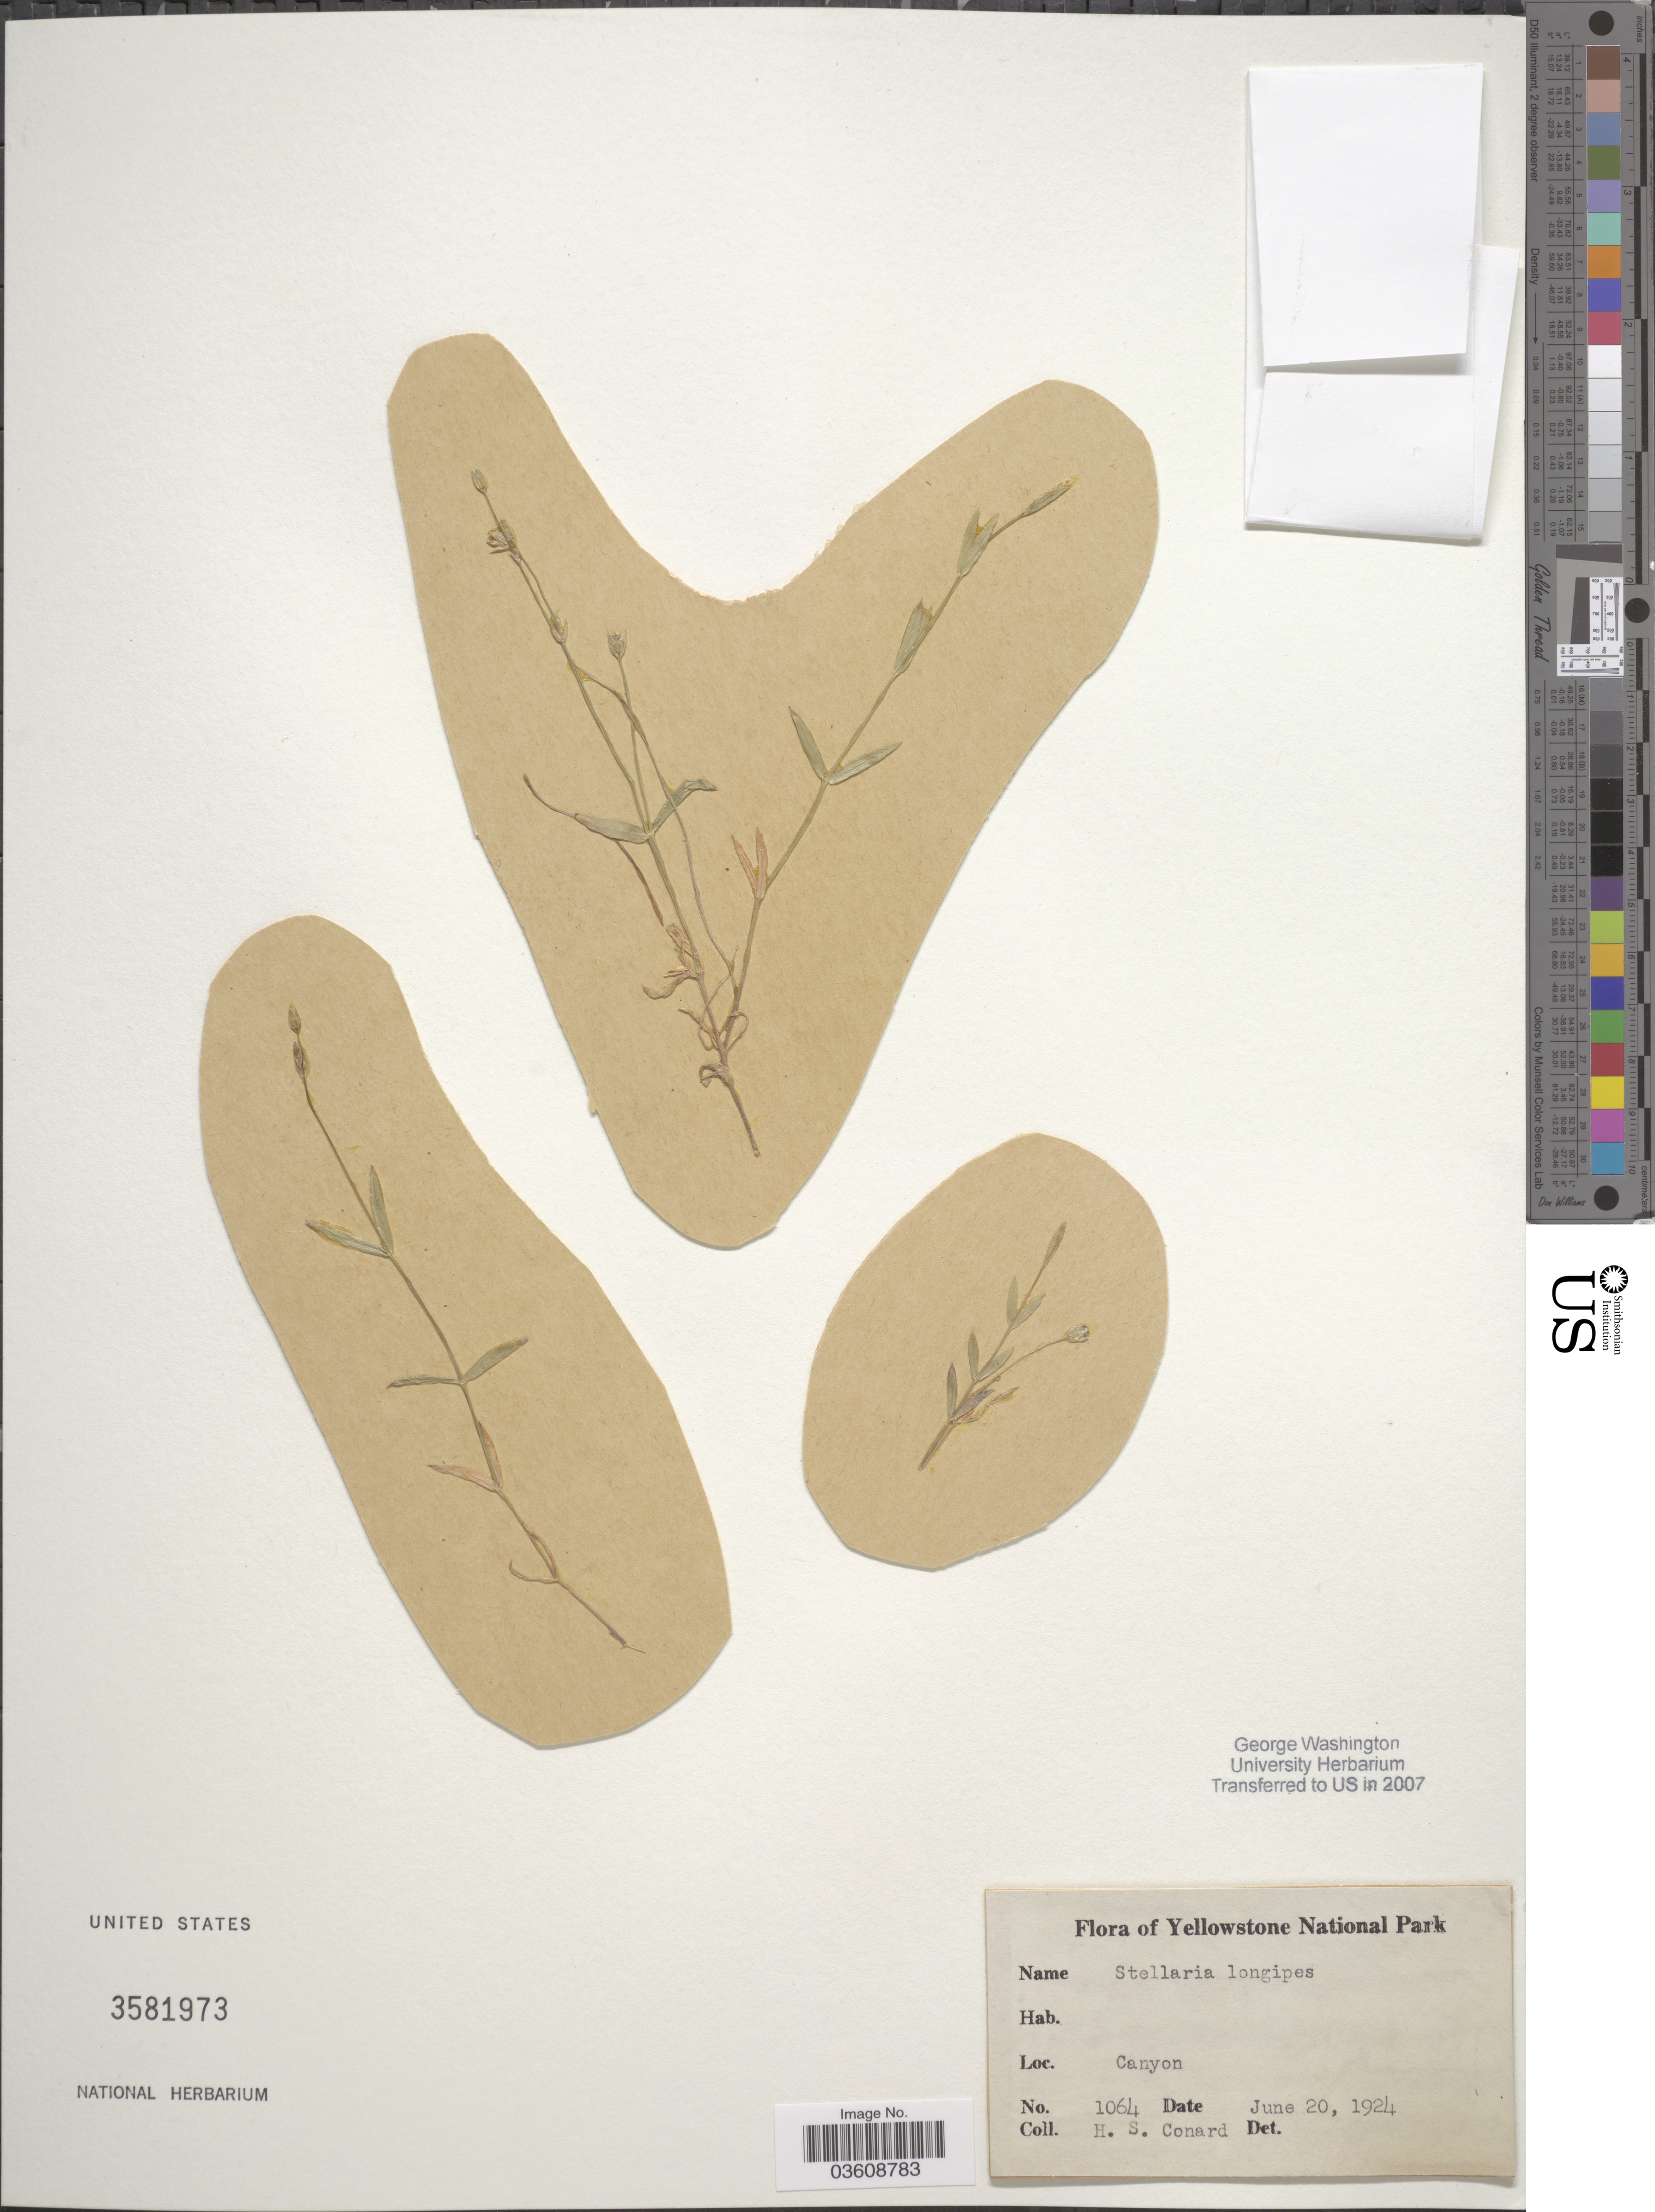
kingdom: Plantae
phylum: Tracheophyta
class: Magnoliopsida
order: Caryophyllales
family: Caryophyllaceae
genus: Stellaria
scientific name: Stellaria longipes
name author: Goldie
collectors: H. S. Conard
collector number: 1064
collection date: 1924-06-20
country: United States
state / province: Wyoming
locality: Yellowstone National Park. Canyon.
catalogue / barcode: US 3581973